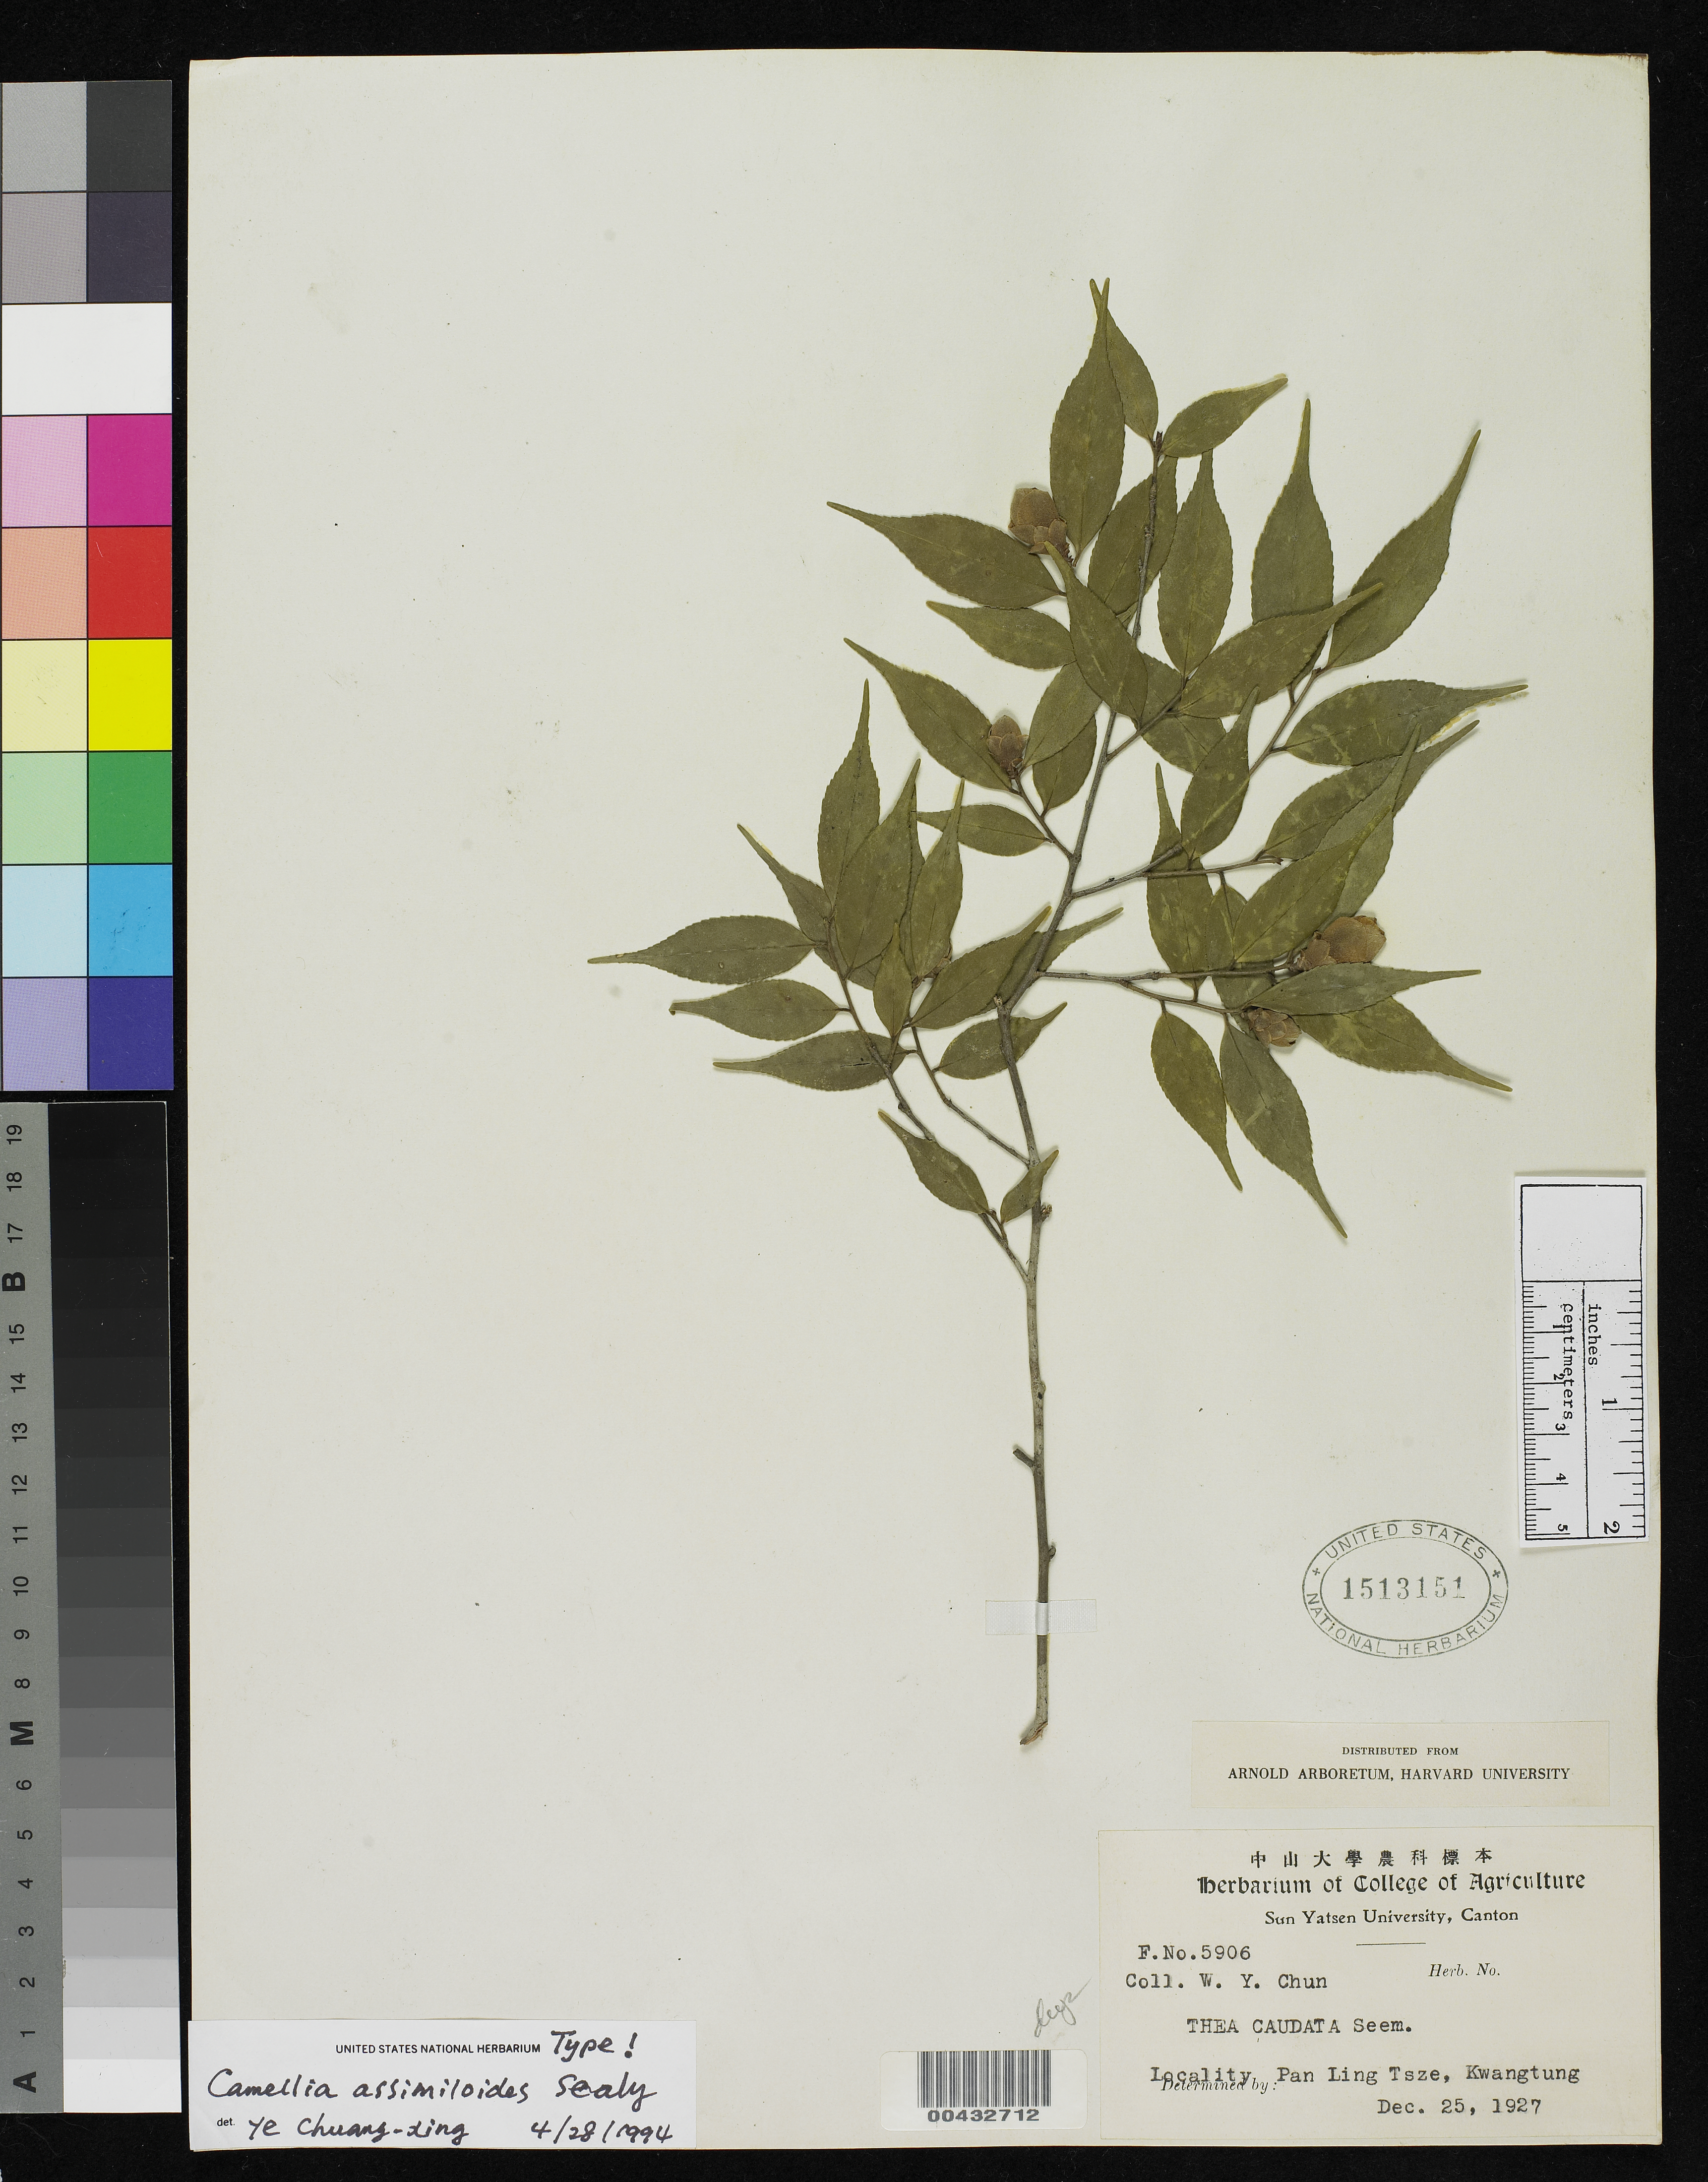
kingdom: Plantae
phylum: Tracheophyta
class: Magnoliopsida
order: Ericales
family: Theaceae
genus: Camellia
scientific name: Camellia assimiloides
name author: Sealy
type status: Isotype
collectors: W. Y. Chun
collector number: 5906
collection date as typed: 25 Dec 1927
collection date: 1927-12-25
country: China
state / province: Guangdong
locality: Pan Ling Tsze.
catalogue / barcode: US 1513151